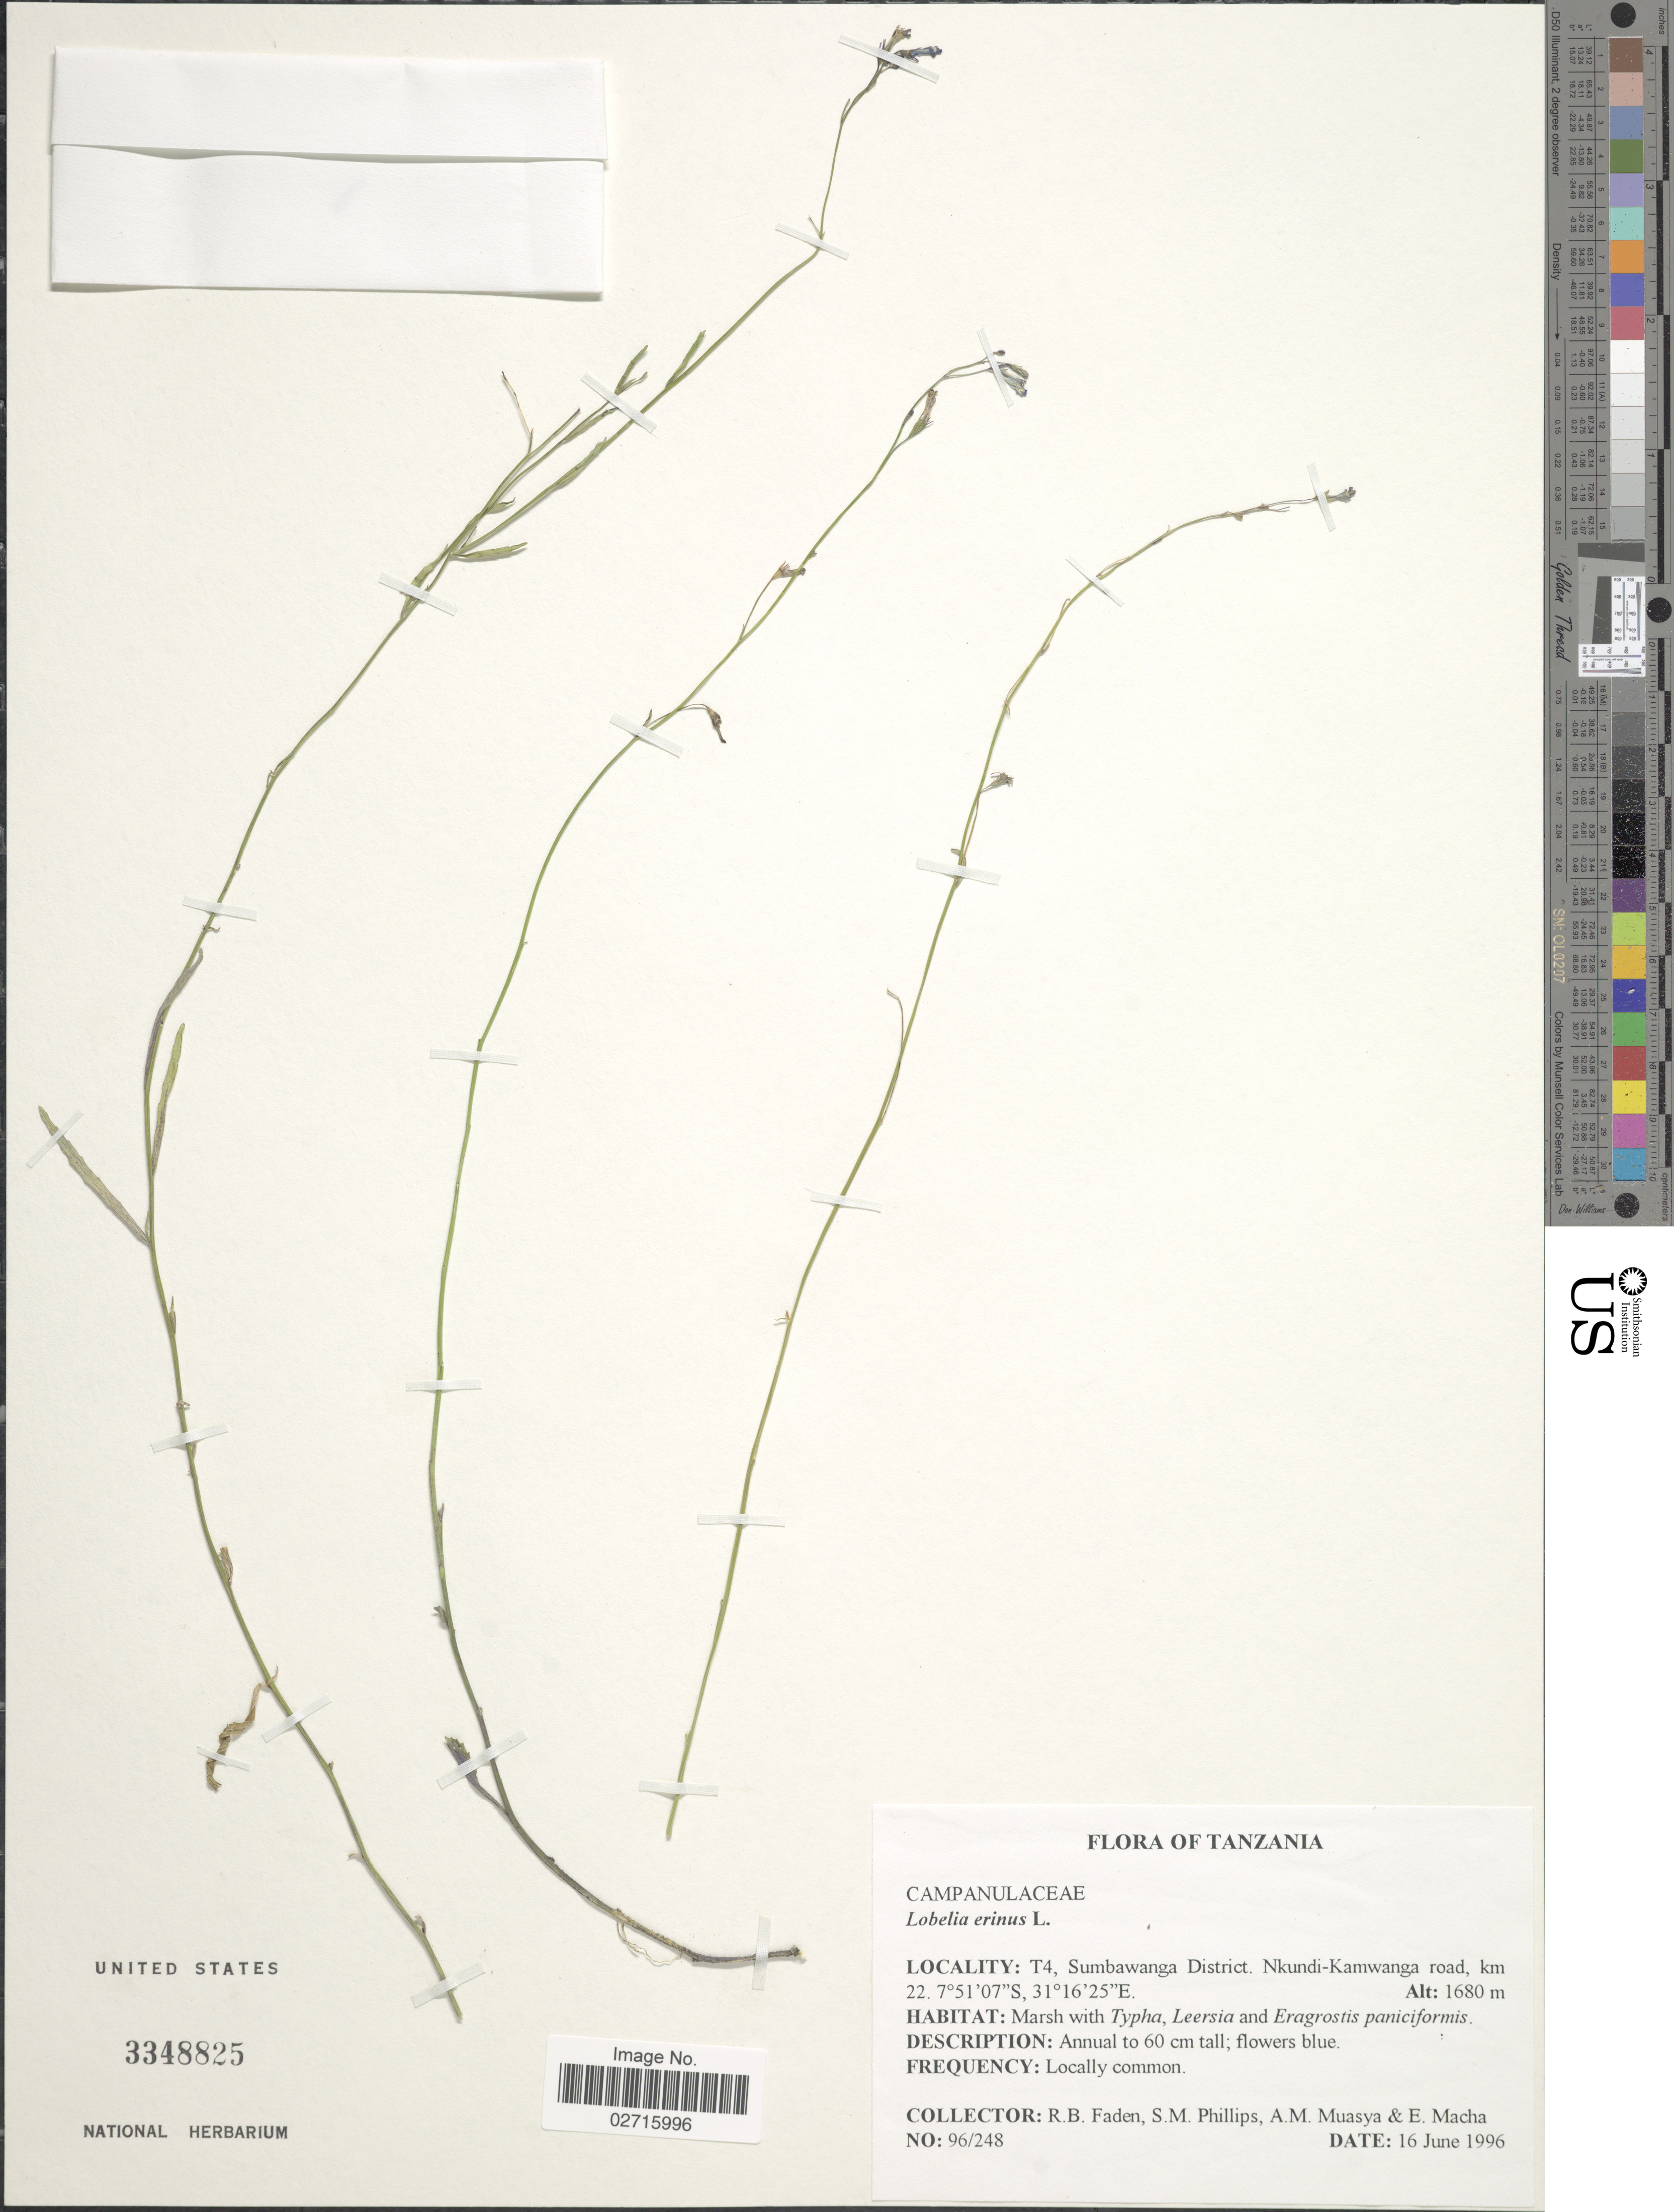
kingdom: Plantae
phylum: Tracheophyta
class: Magnoliopsida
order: Asterales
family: Campanulaceae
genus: Lobelia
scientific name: Lobelia erinus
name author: L.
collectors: R. B. Faden, S. M. Phillips, A. Muasya & E. Macha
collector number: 96/248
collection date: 1996-06-16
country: Tanzania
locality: T4, Sumbawanga District, Nkundi-Kamwanga road, km 22.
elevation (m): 1680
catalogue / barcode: US 3348825